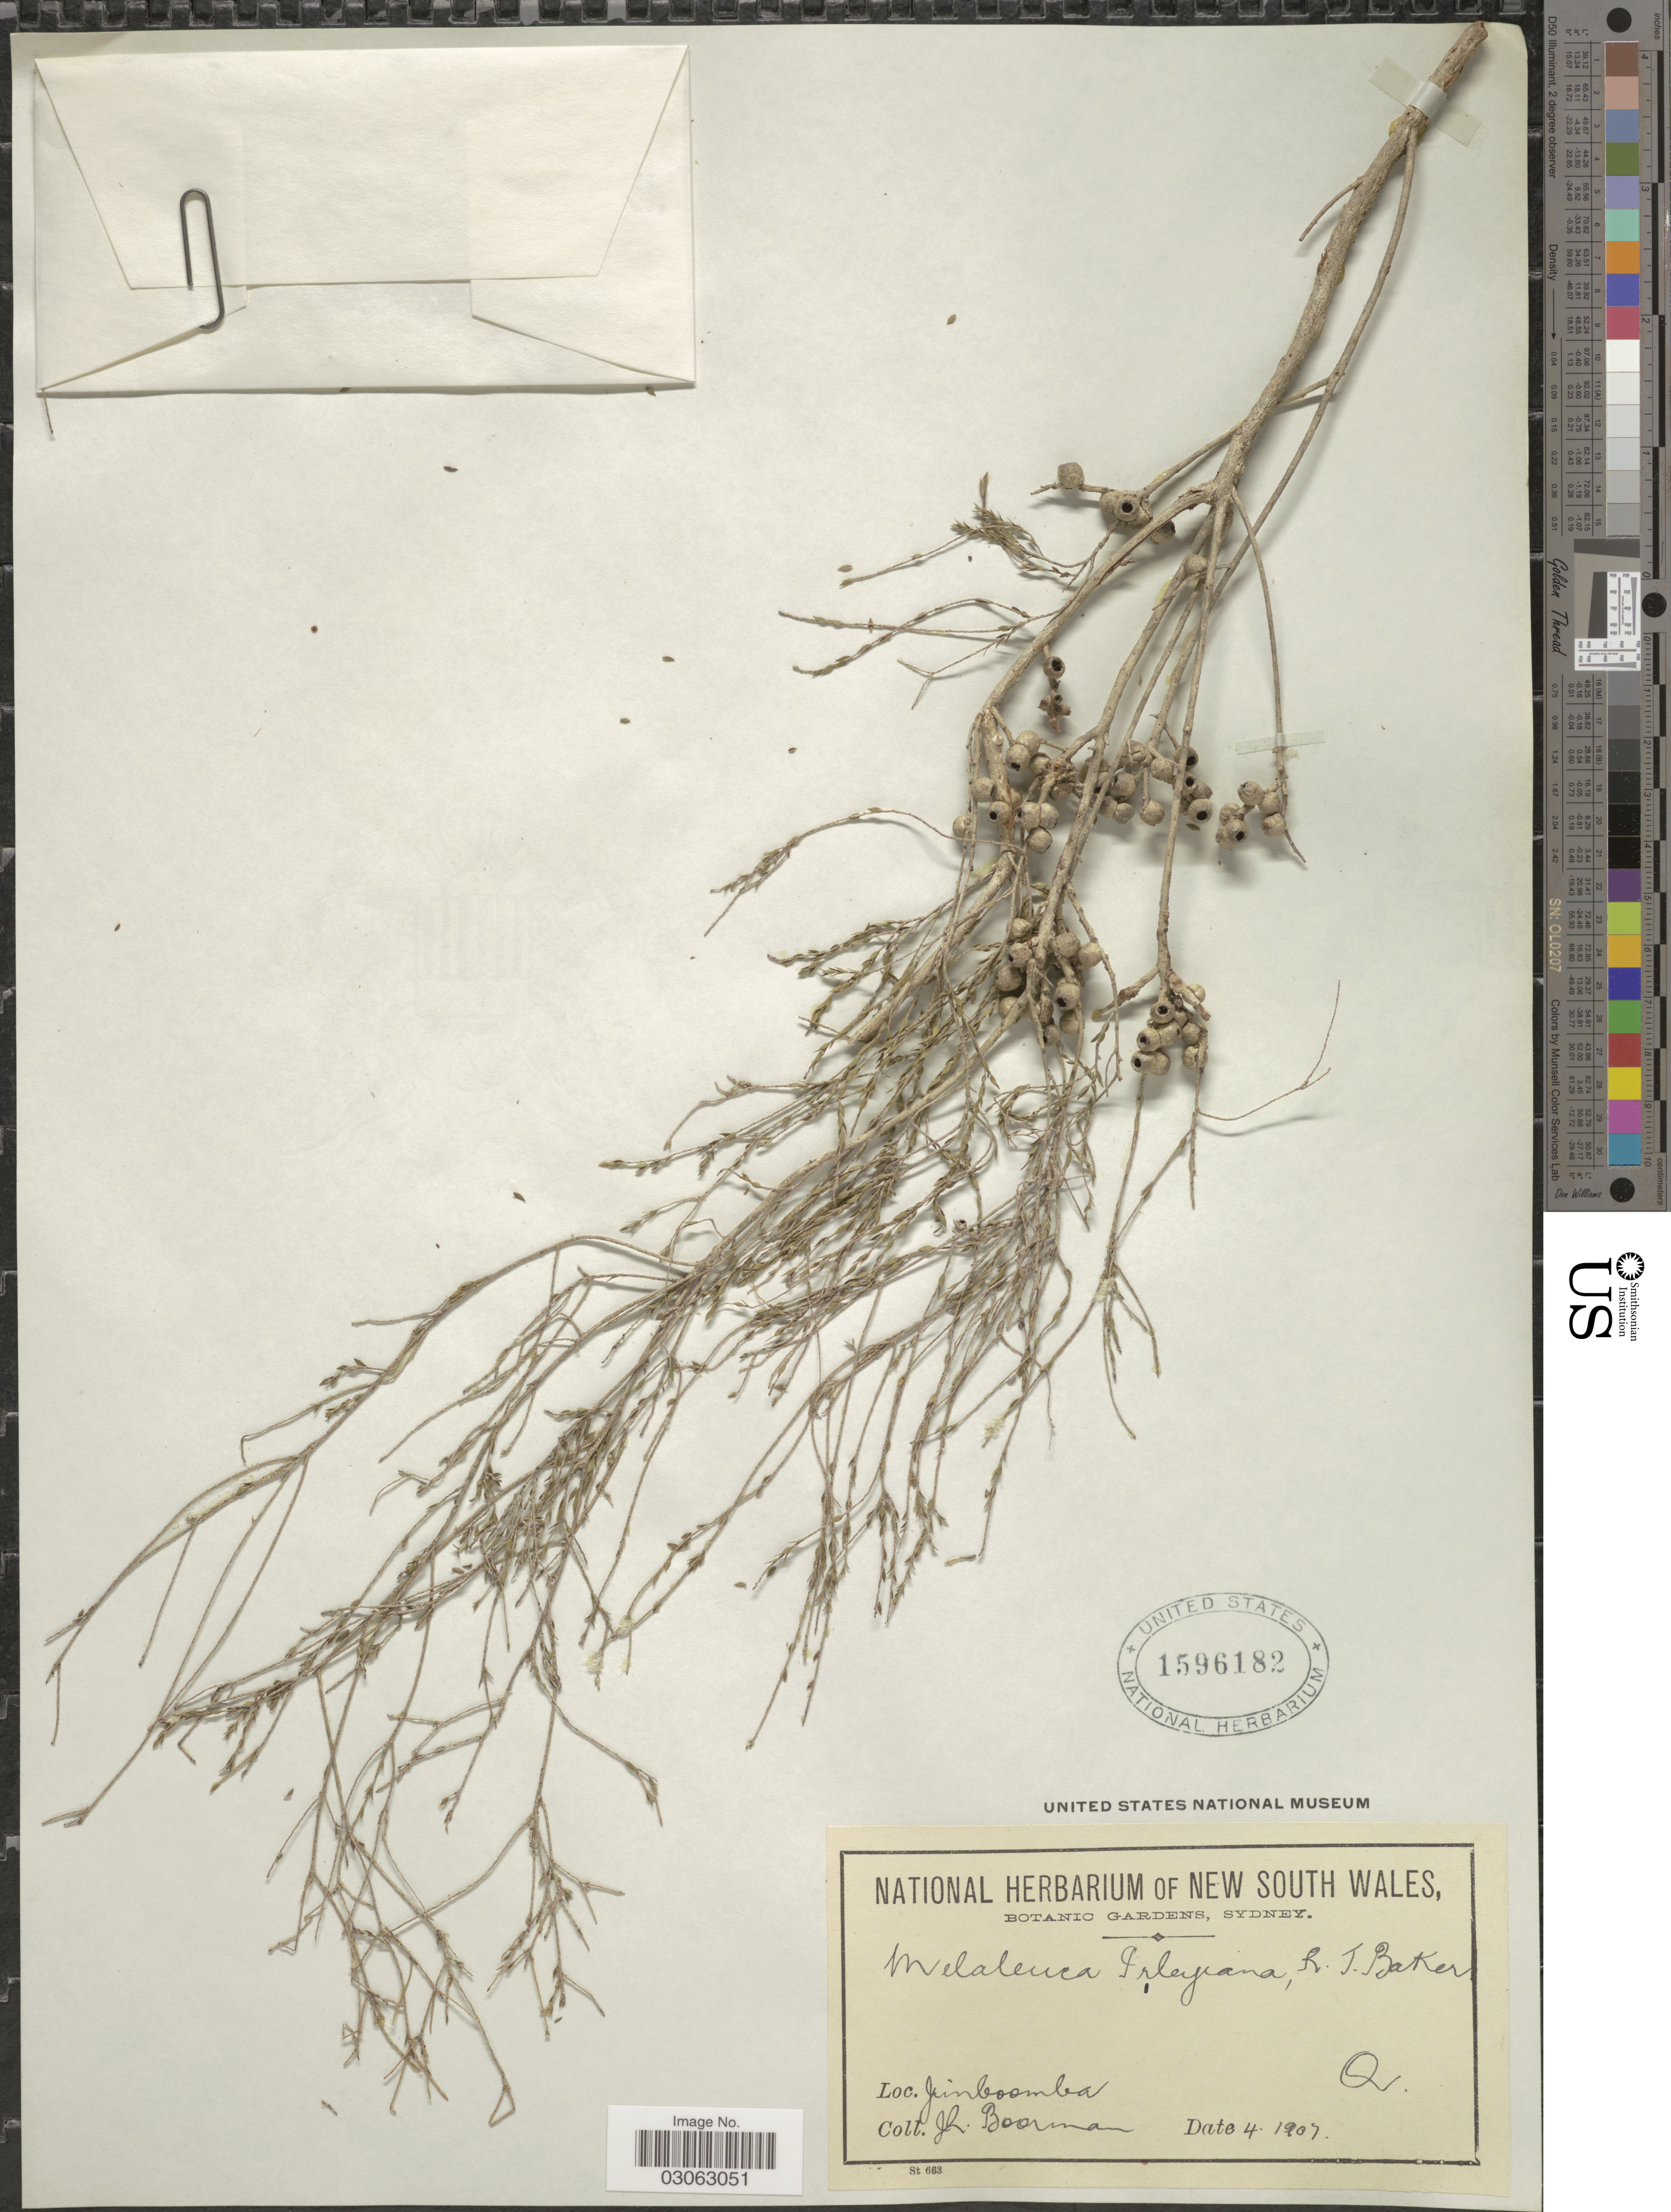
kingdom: Plantae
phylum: Tracheophyta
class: Magnoliopsida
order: Myrtales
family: Myrtaceae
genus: Melaleuca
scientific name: Melaleuca irbyana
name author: F. Muell. ex R.T. Baker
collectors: J. Boorman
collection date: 1907-04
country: Australia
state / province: Queensland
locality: Jimboomba. Q.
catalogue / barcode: US 1596182